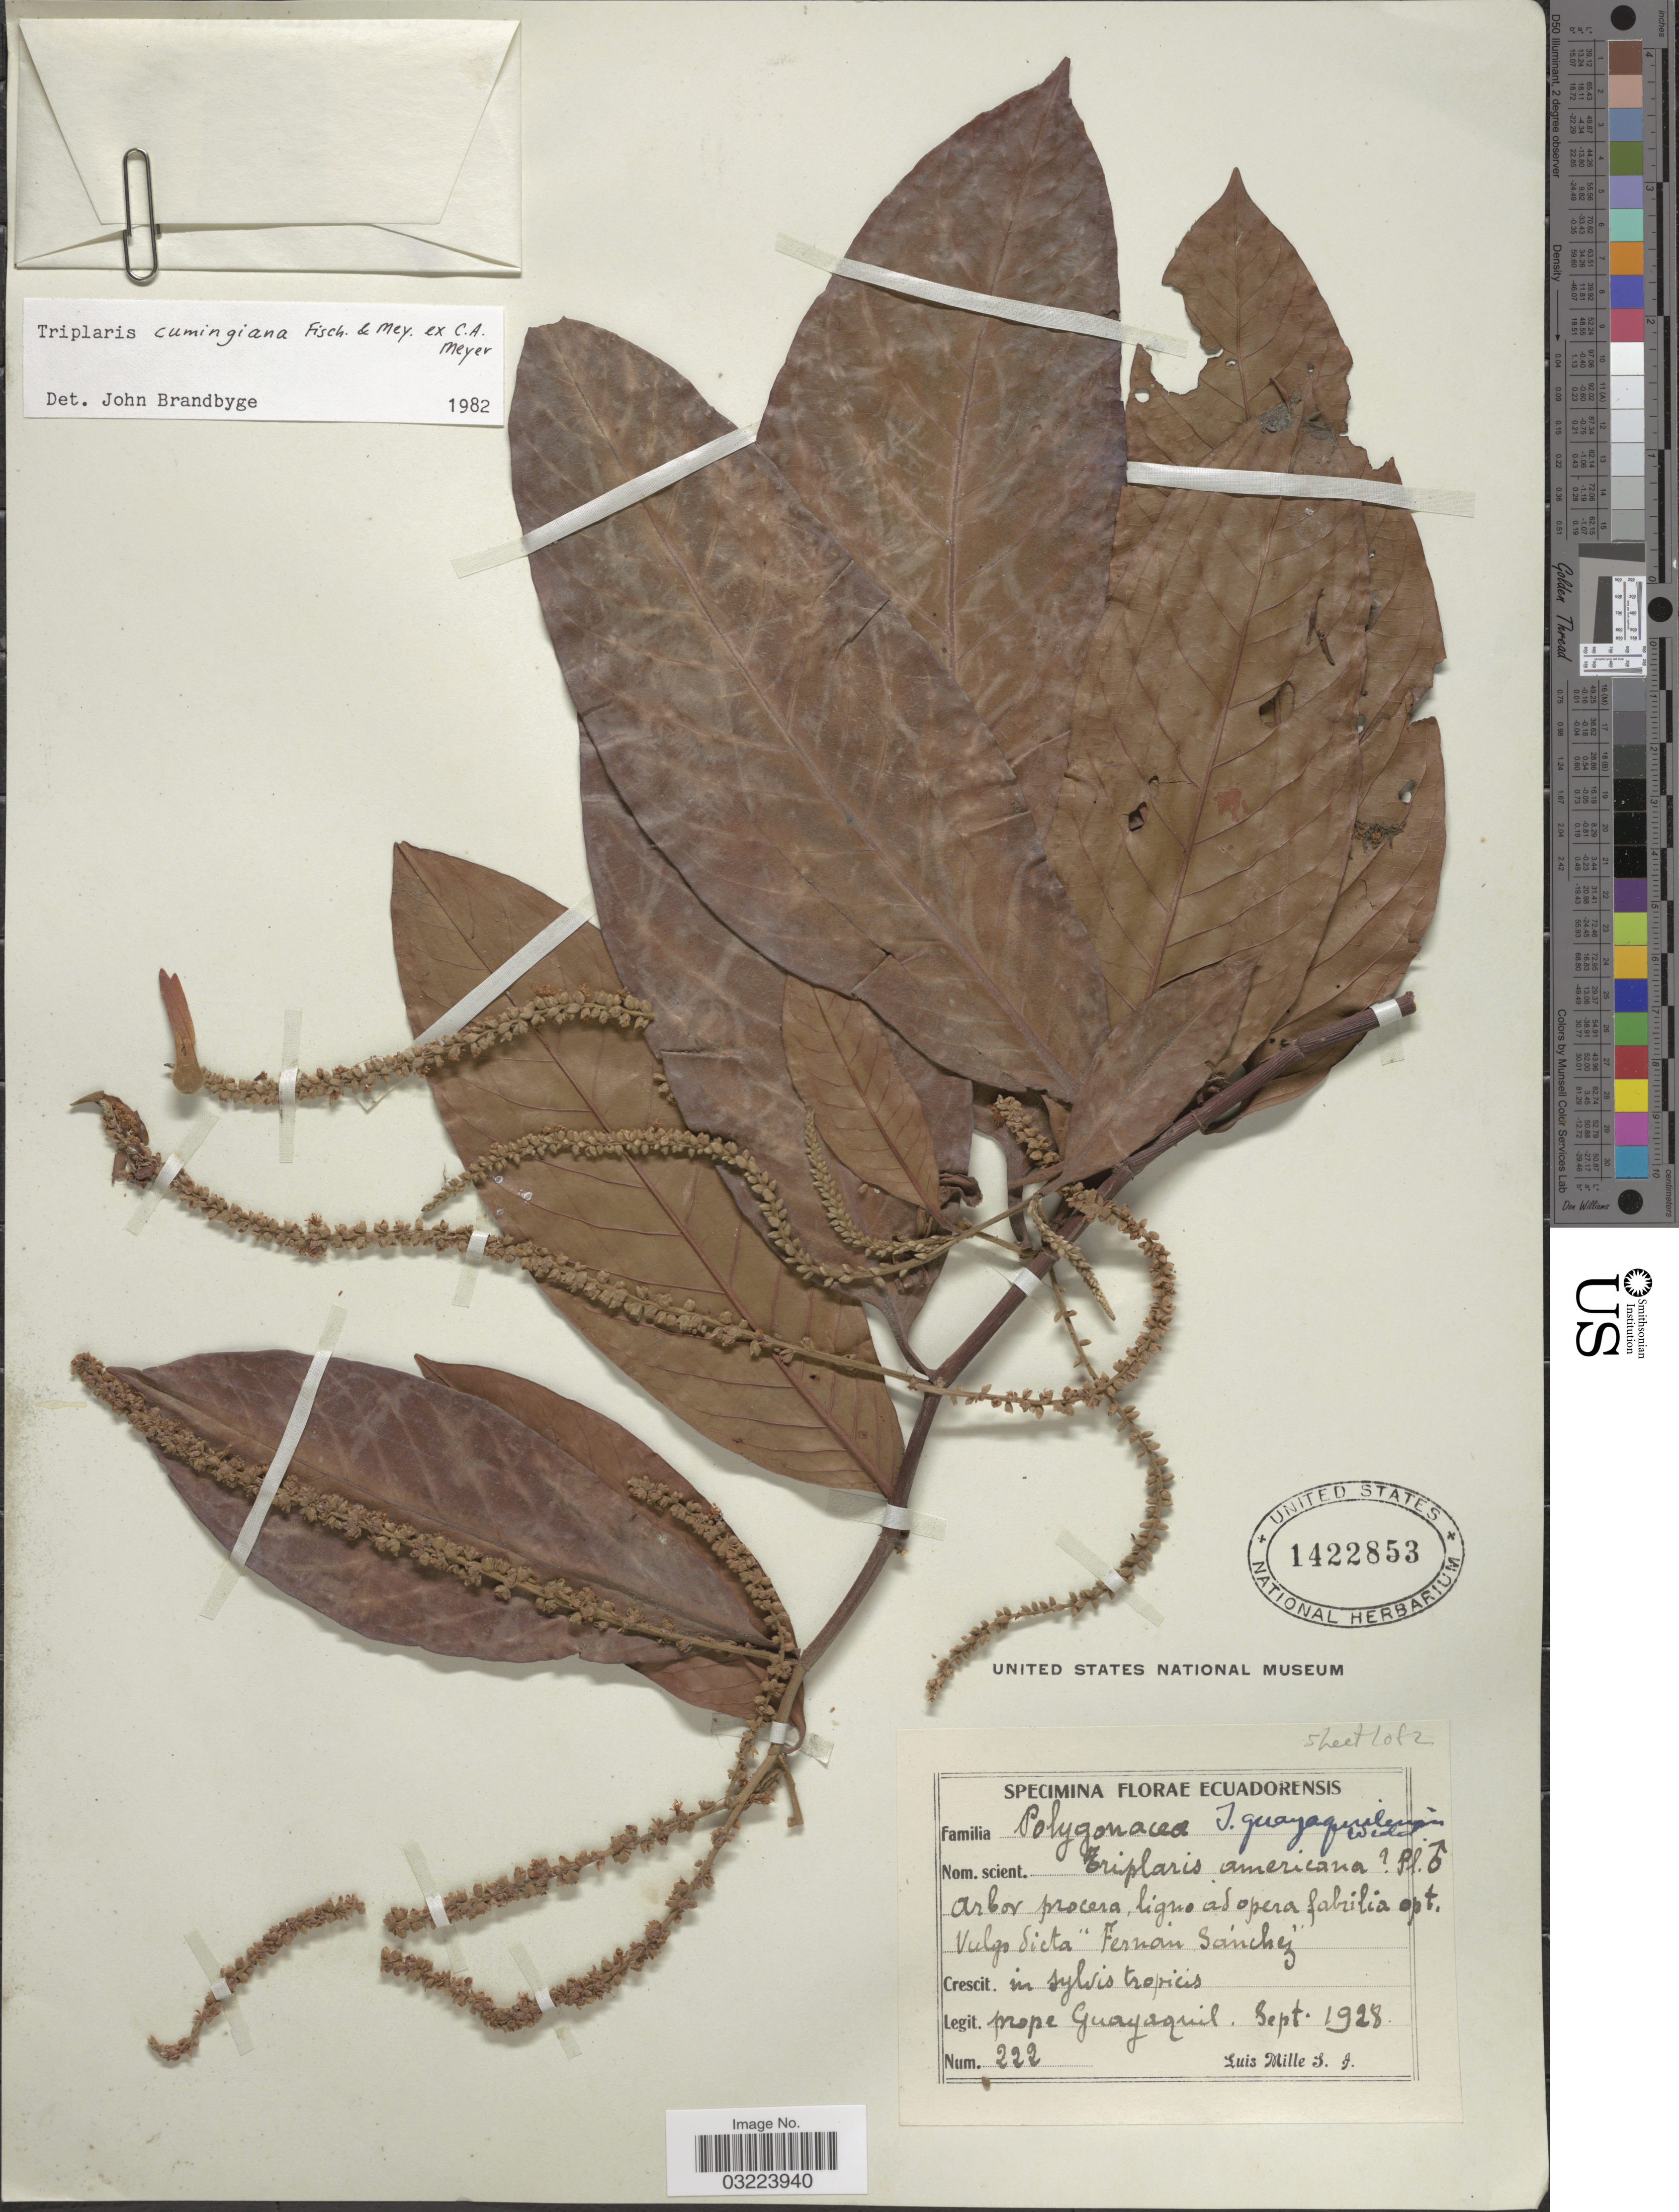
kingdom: Plantae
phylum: Tracheophyta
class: Magnoliopsida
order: Caryophyllales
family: Polygonaceae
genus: Triplaris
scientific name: Triplaris cumingiana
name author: Fisch. & C.A. Mey. ex C.A. Mey.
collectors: L. Mille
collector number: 222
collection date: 1928-09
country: Ecuador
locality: Prope Guayaquil.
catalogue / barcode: US 1422853